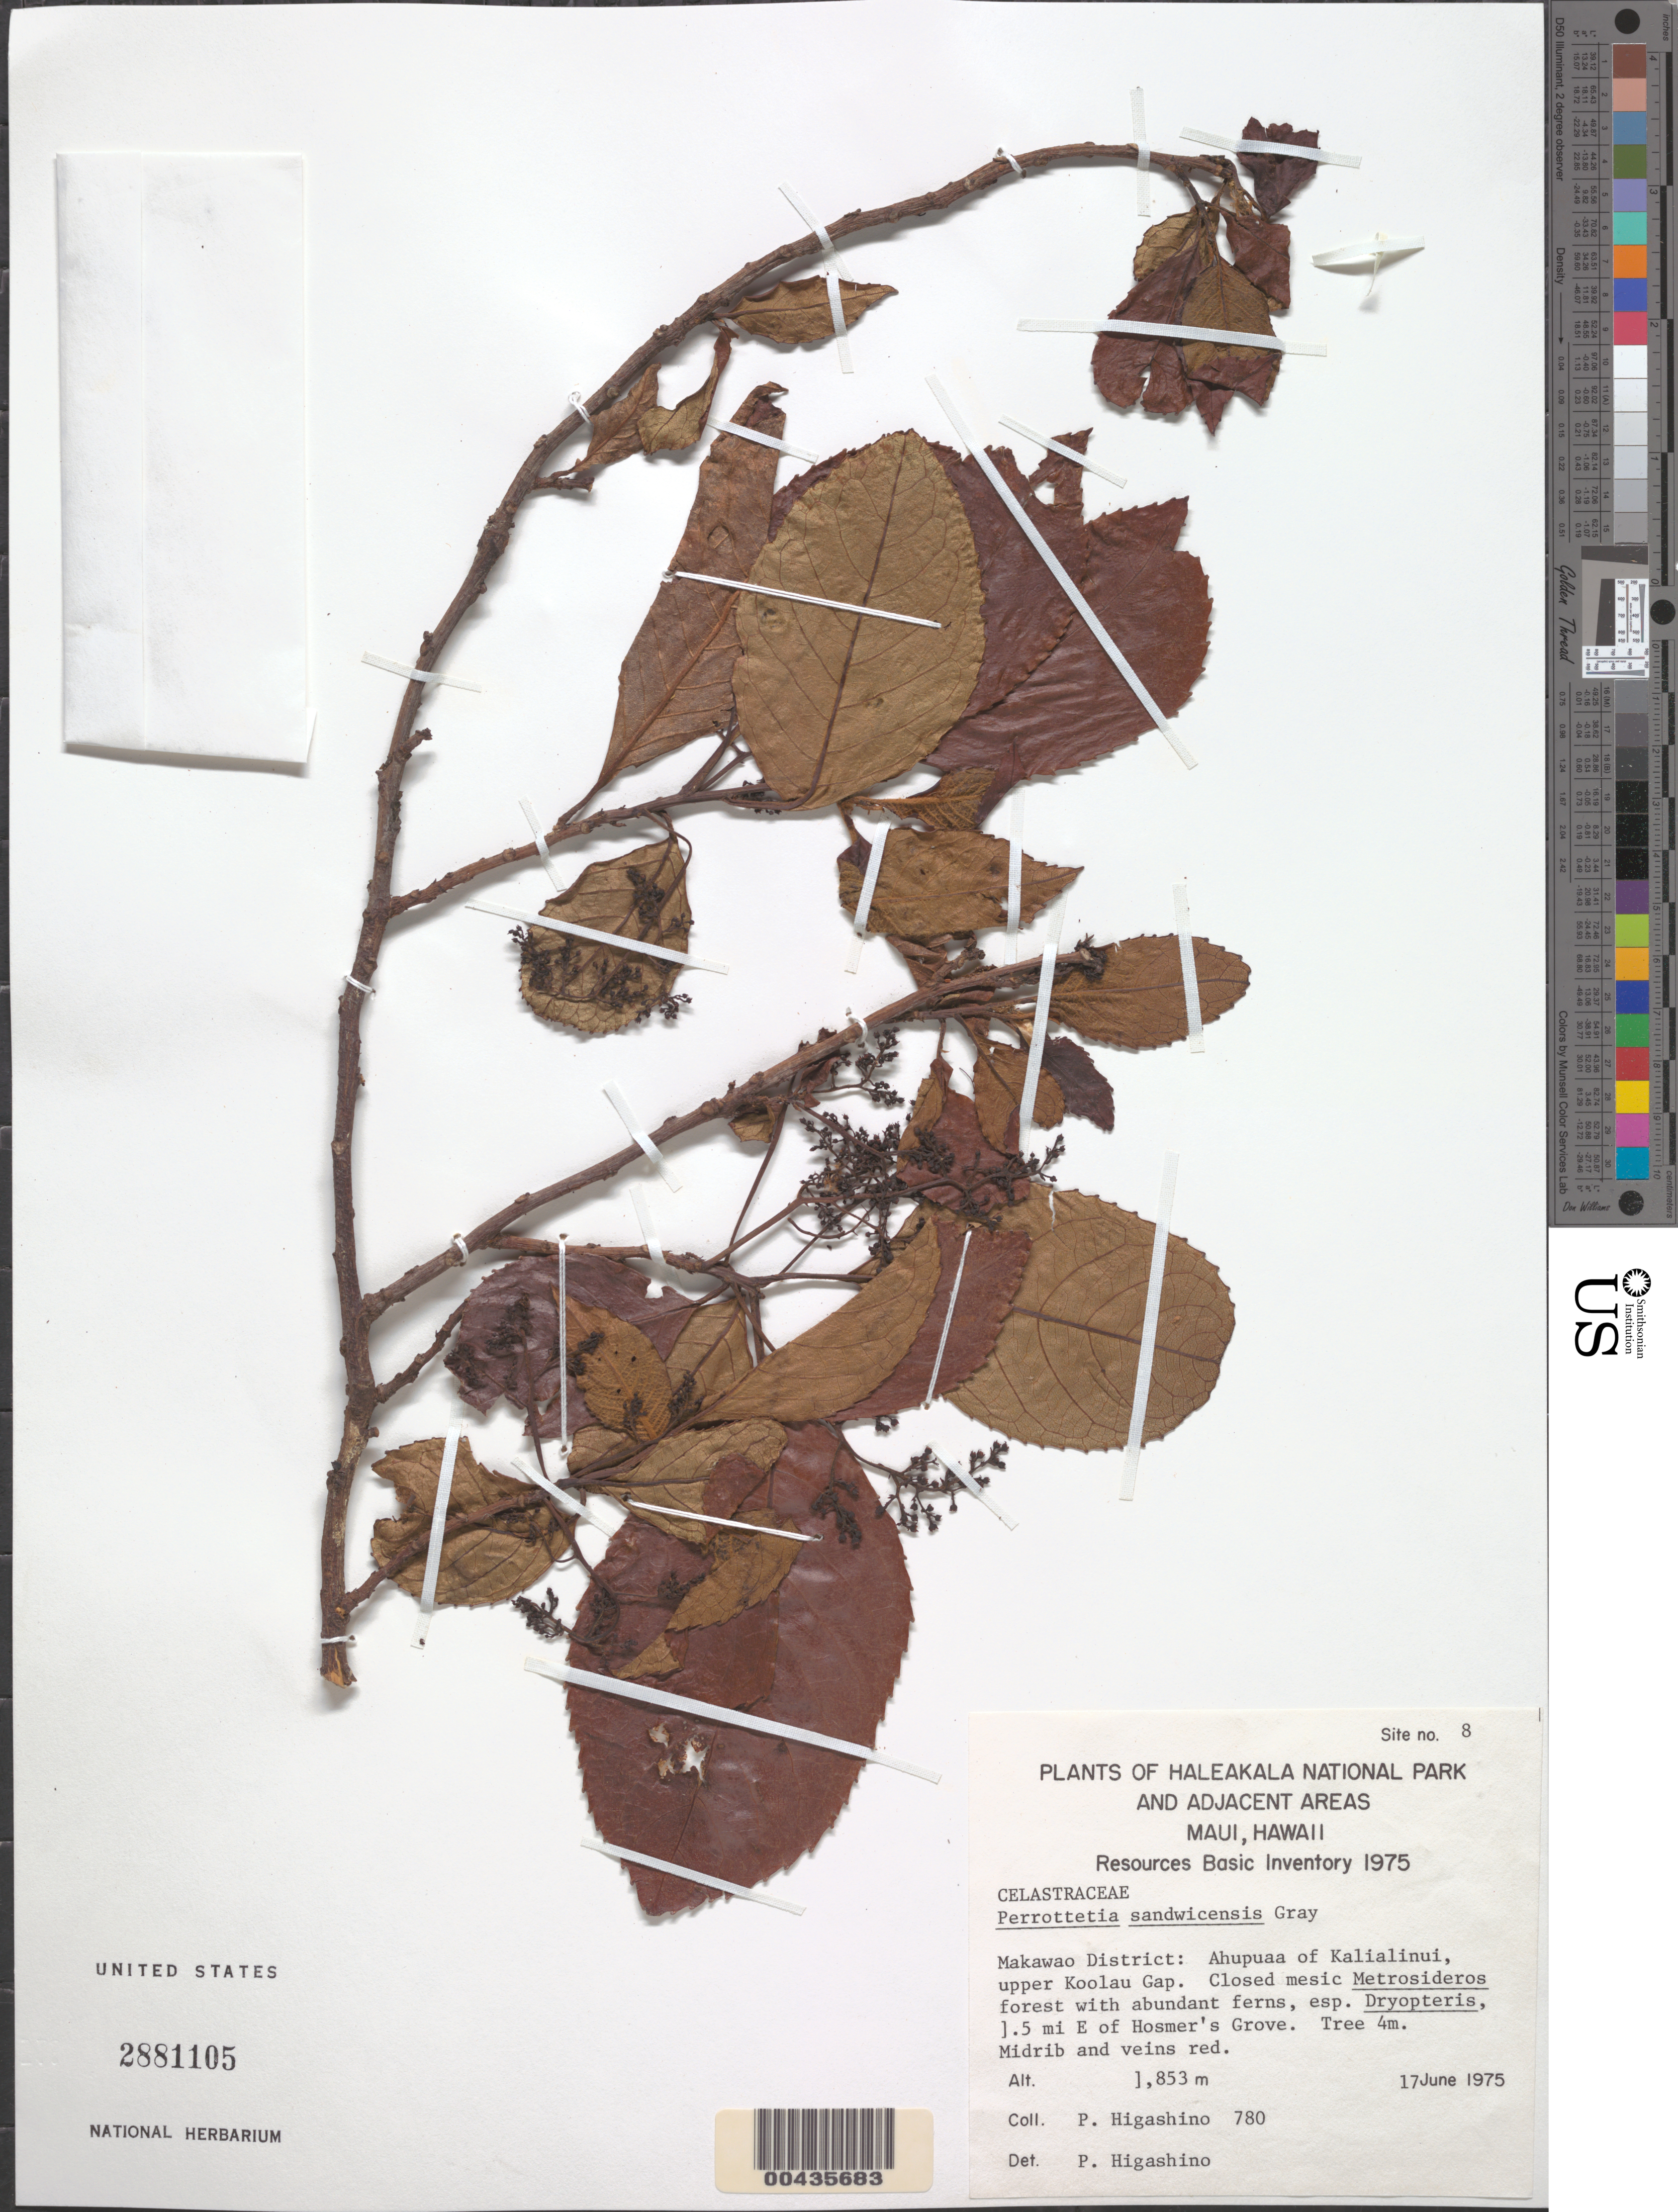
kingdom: Plantae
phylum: Tracheophyta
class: Magnoliopsida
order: Huerteales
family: Dipentodontaceae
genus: Perrottetia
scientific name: Perrottetia sandwicensis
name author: A. Gray in Wilkes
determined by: Higashino, P.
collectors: P. Higashino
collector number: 780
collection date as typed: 17 Jun 1975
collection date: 1975-06-17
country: United States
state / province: Hawaii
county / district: Maui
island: Maui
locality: Makawao District: Ahupuaa of Kalialinui, upper Koolau Gap, 1.5 mi E of Hosmer's Grove, Haleakala National Park & Adjacent Areas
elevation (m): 1853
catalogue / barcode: US 2881105